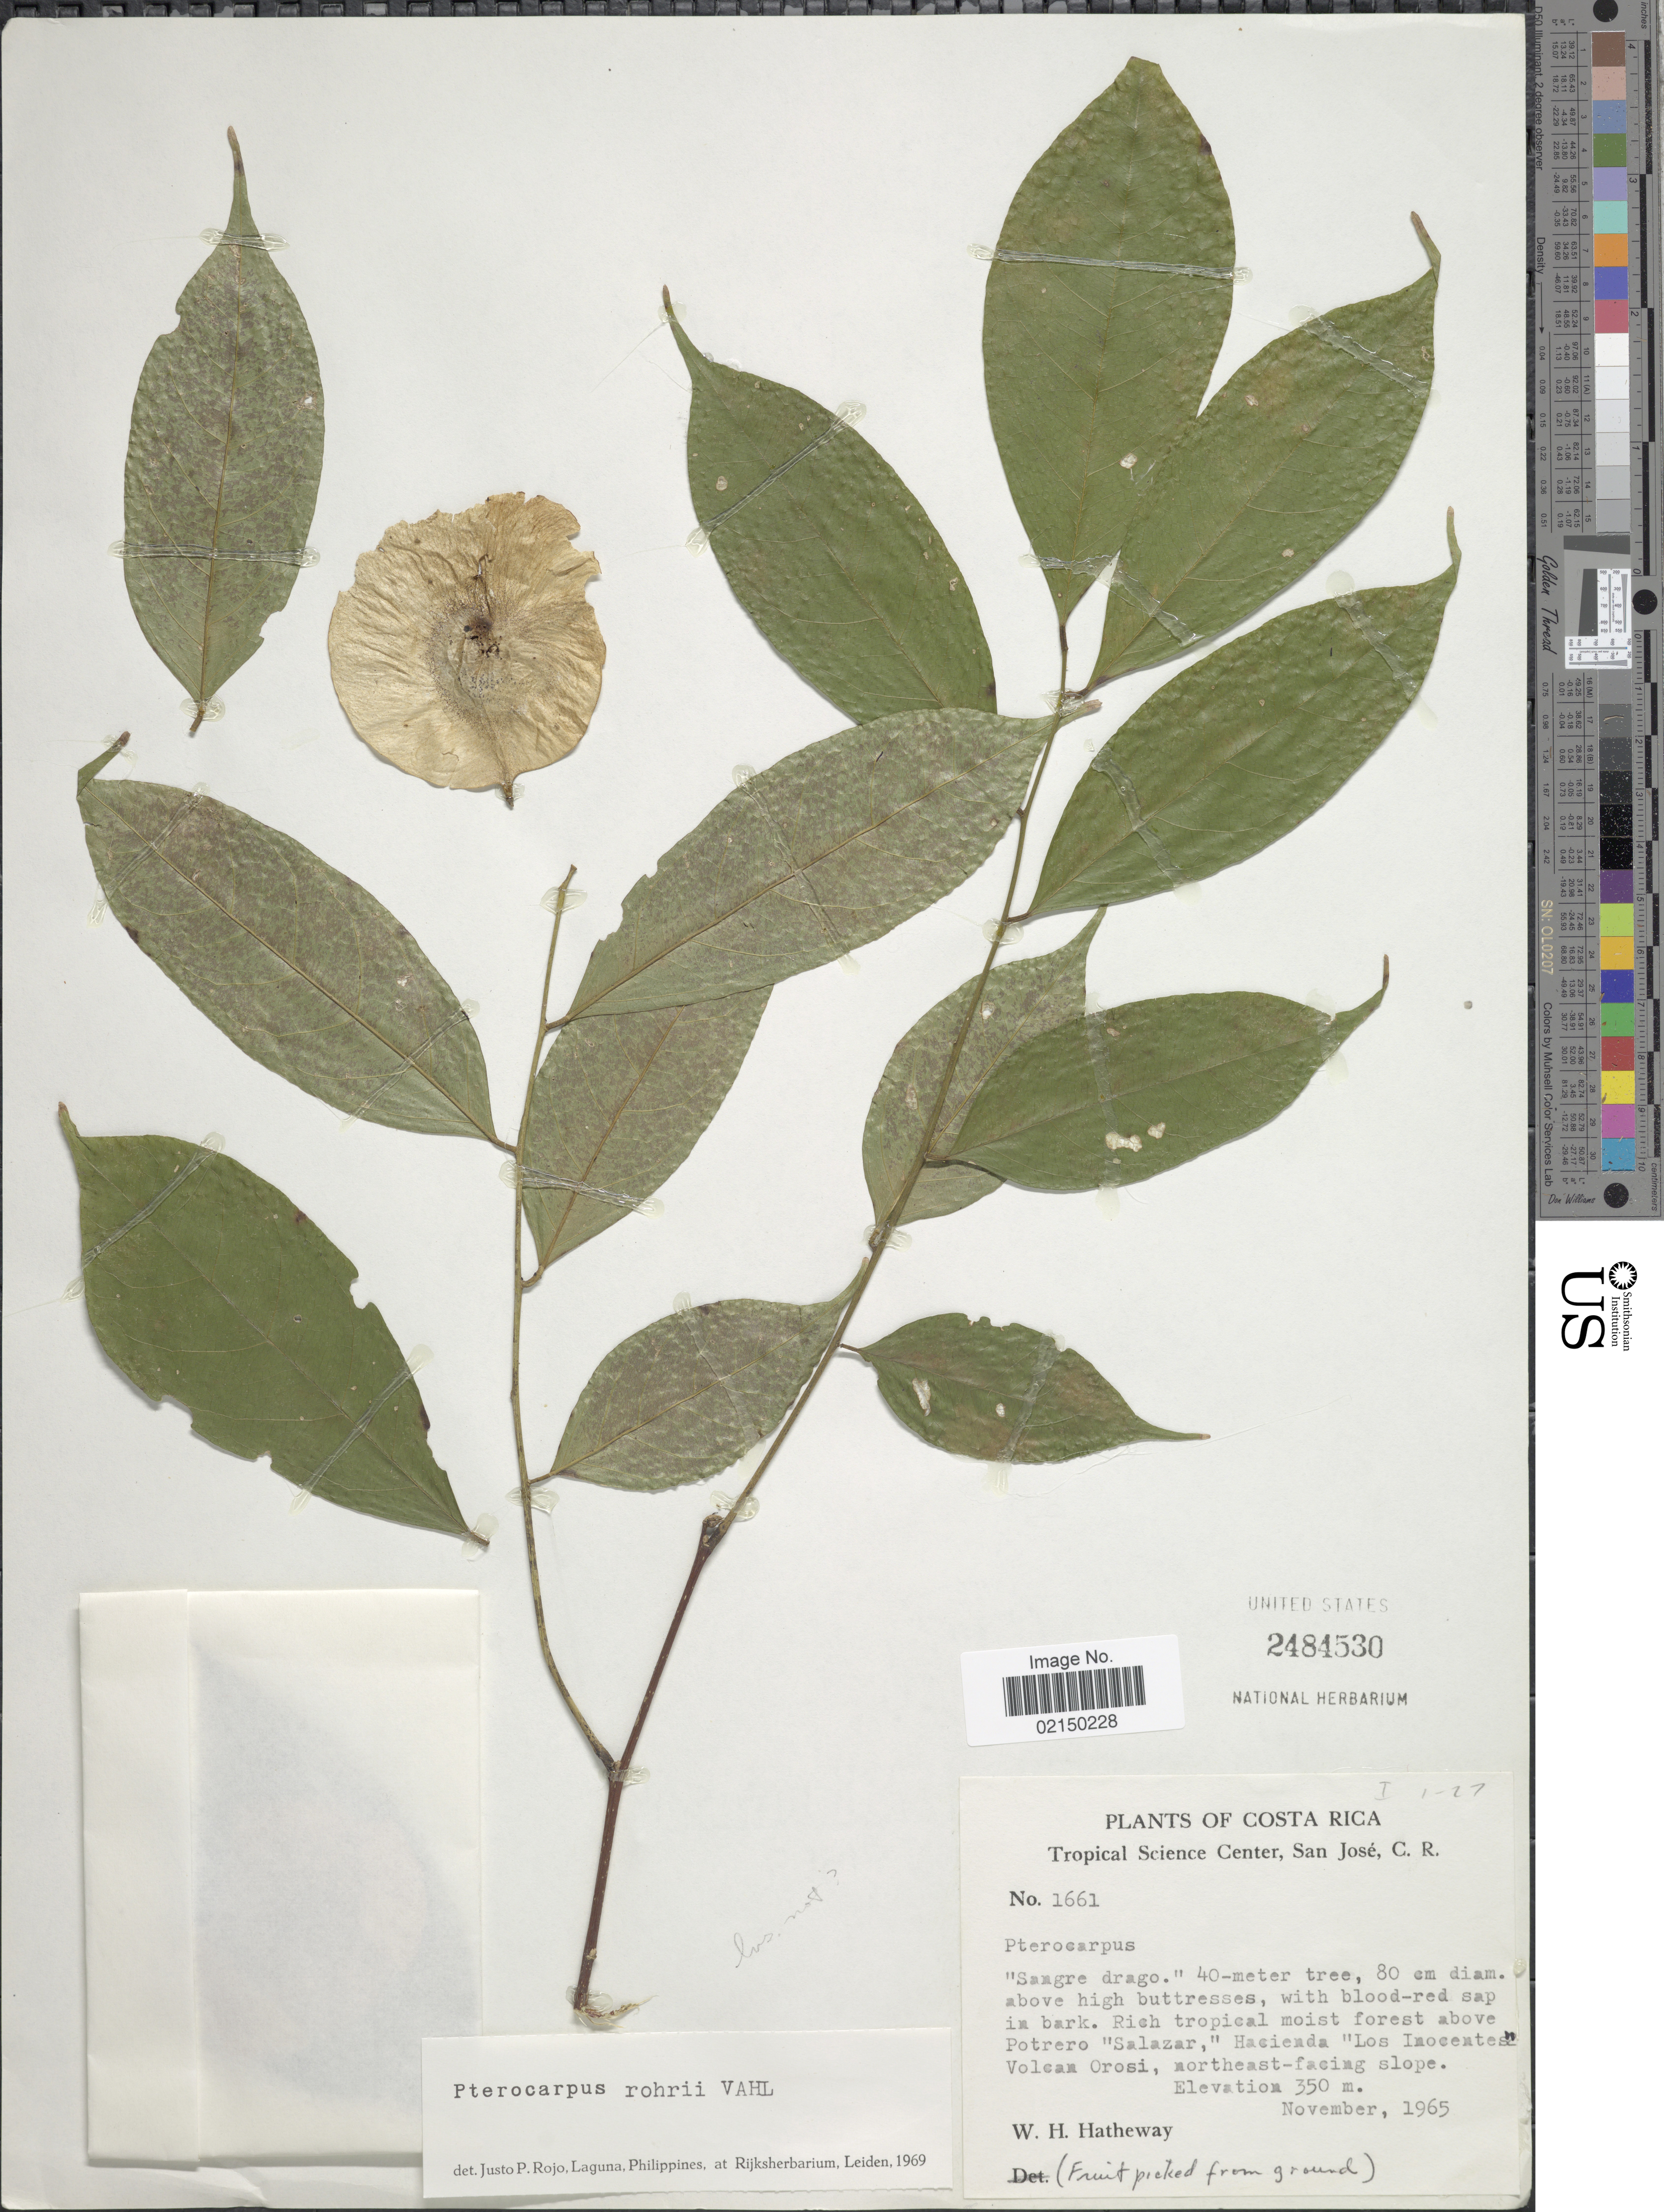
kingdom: Plantae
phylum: Tracheophyta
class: Magnoliopsida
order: Fabales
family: Fabaceae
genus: Pterocarpus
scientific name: Pterocarpus rohrii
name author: Vahl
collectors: W. H. Hatheway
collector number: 1661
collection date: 1965-11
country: Costa Rica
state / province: San José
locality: Tropical Science Center, rich tropical moist forest above Potrero "Salazar," Hacienda "Los Inocentes," Volcán Orosí, northeast - facing slope.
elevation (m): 350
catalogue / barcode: US 2484530